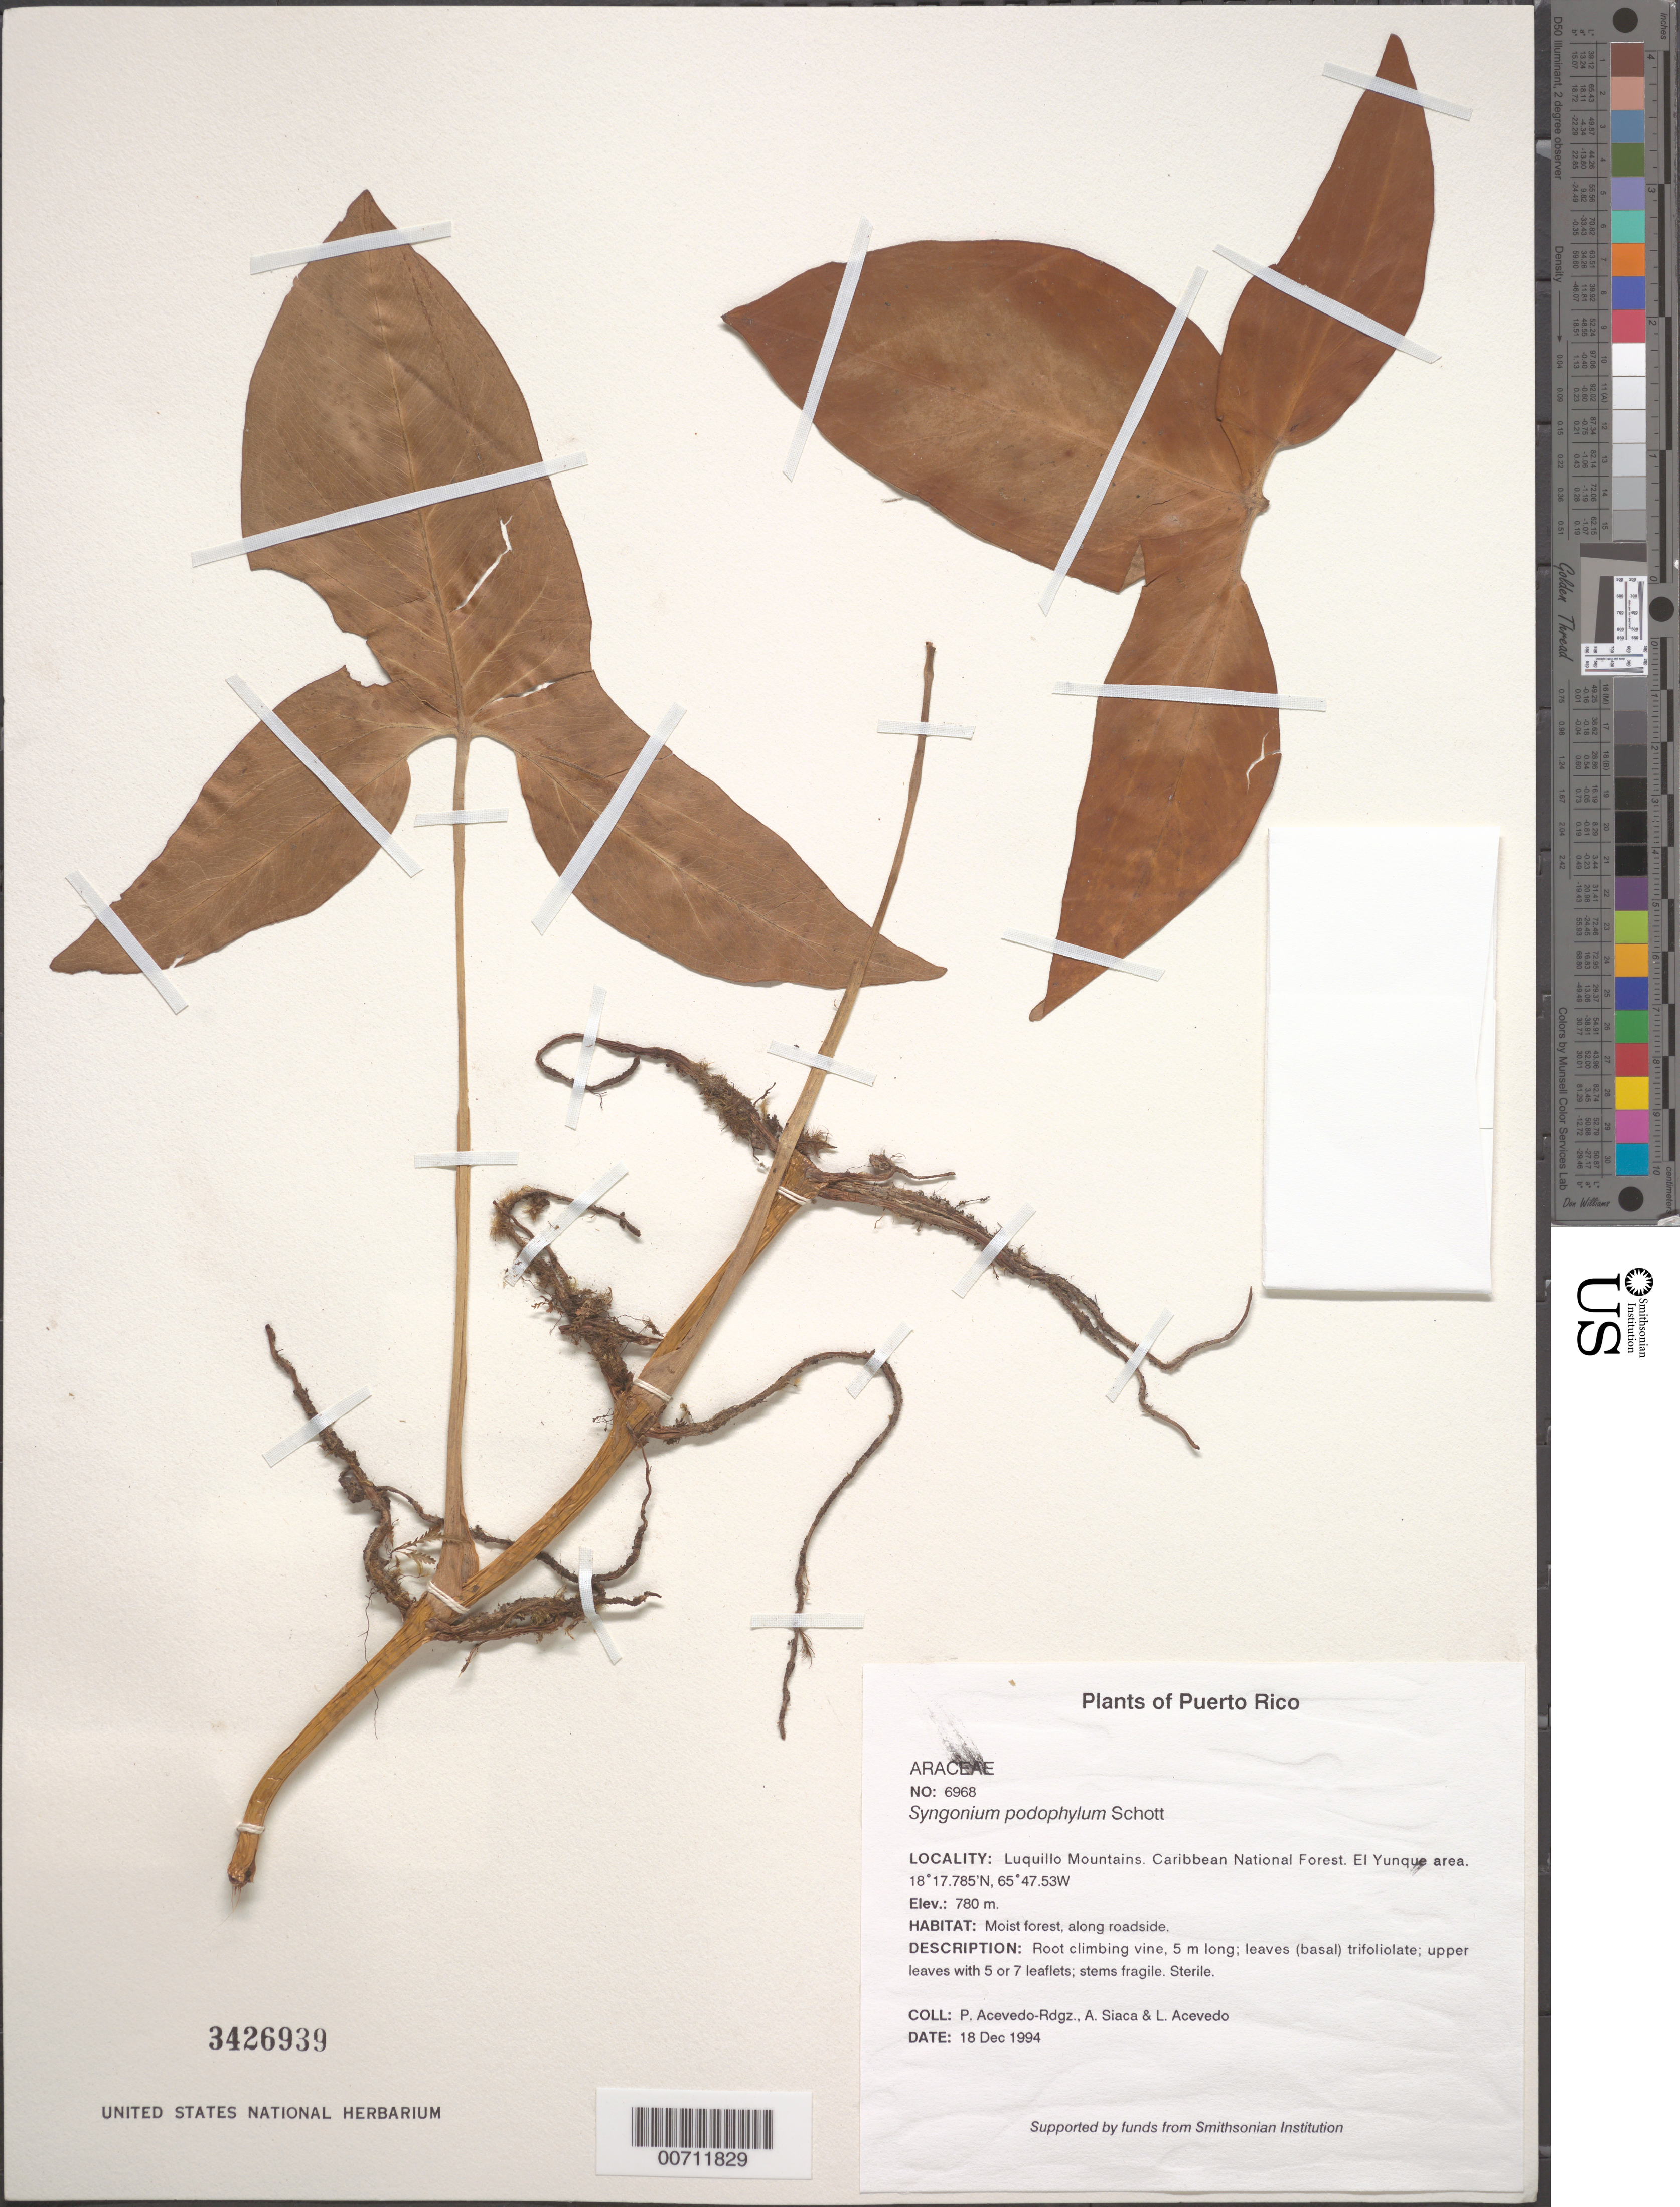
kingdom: Plantae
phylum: Tracheophyta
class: Liliopsida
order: Alismatales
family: Araceae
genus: Syngonium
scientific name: Syngonium podophyllum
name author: Schott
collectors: P. Acevedo-Rodr., A. Siaca & L. Acevedo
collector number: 6968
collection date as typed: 18 Dec 1994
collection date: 1994-12-18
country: Puerto Rico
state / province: Río Grande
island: Puerto Rico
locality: Río Grande; Luquillo Mountains. Caribbean National Forest. El Yunque area.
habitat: Moist forest, along roadside.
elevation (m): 780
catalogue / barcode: US 3426939